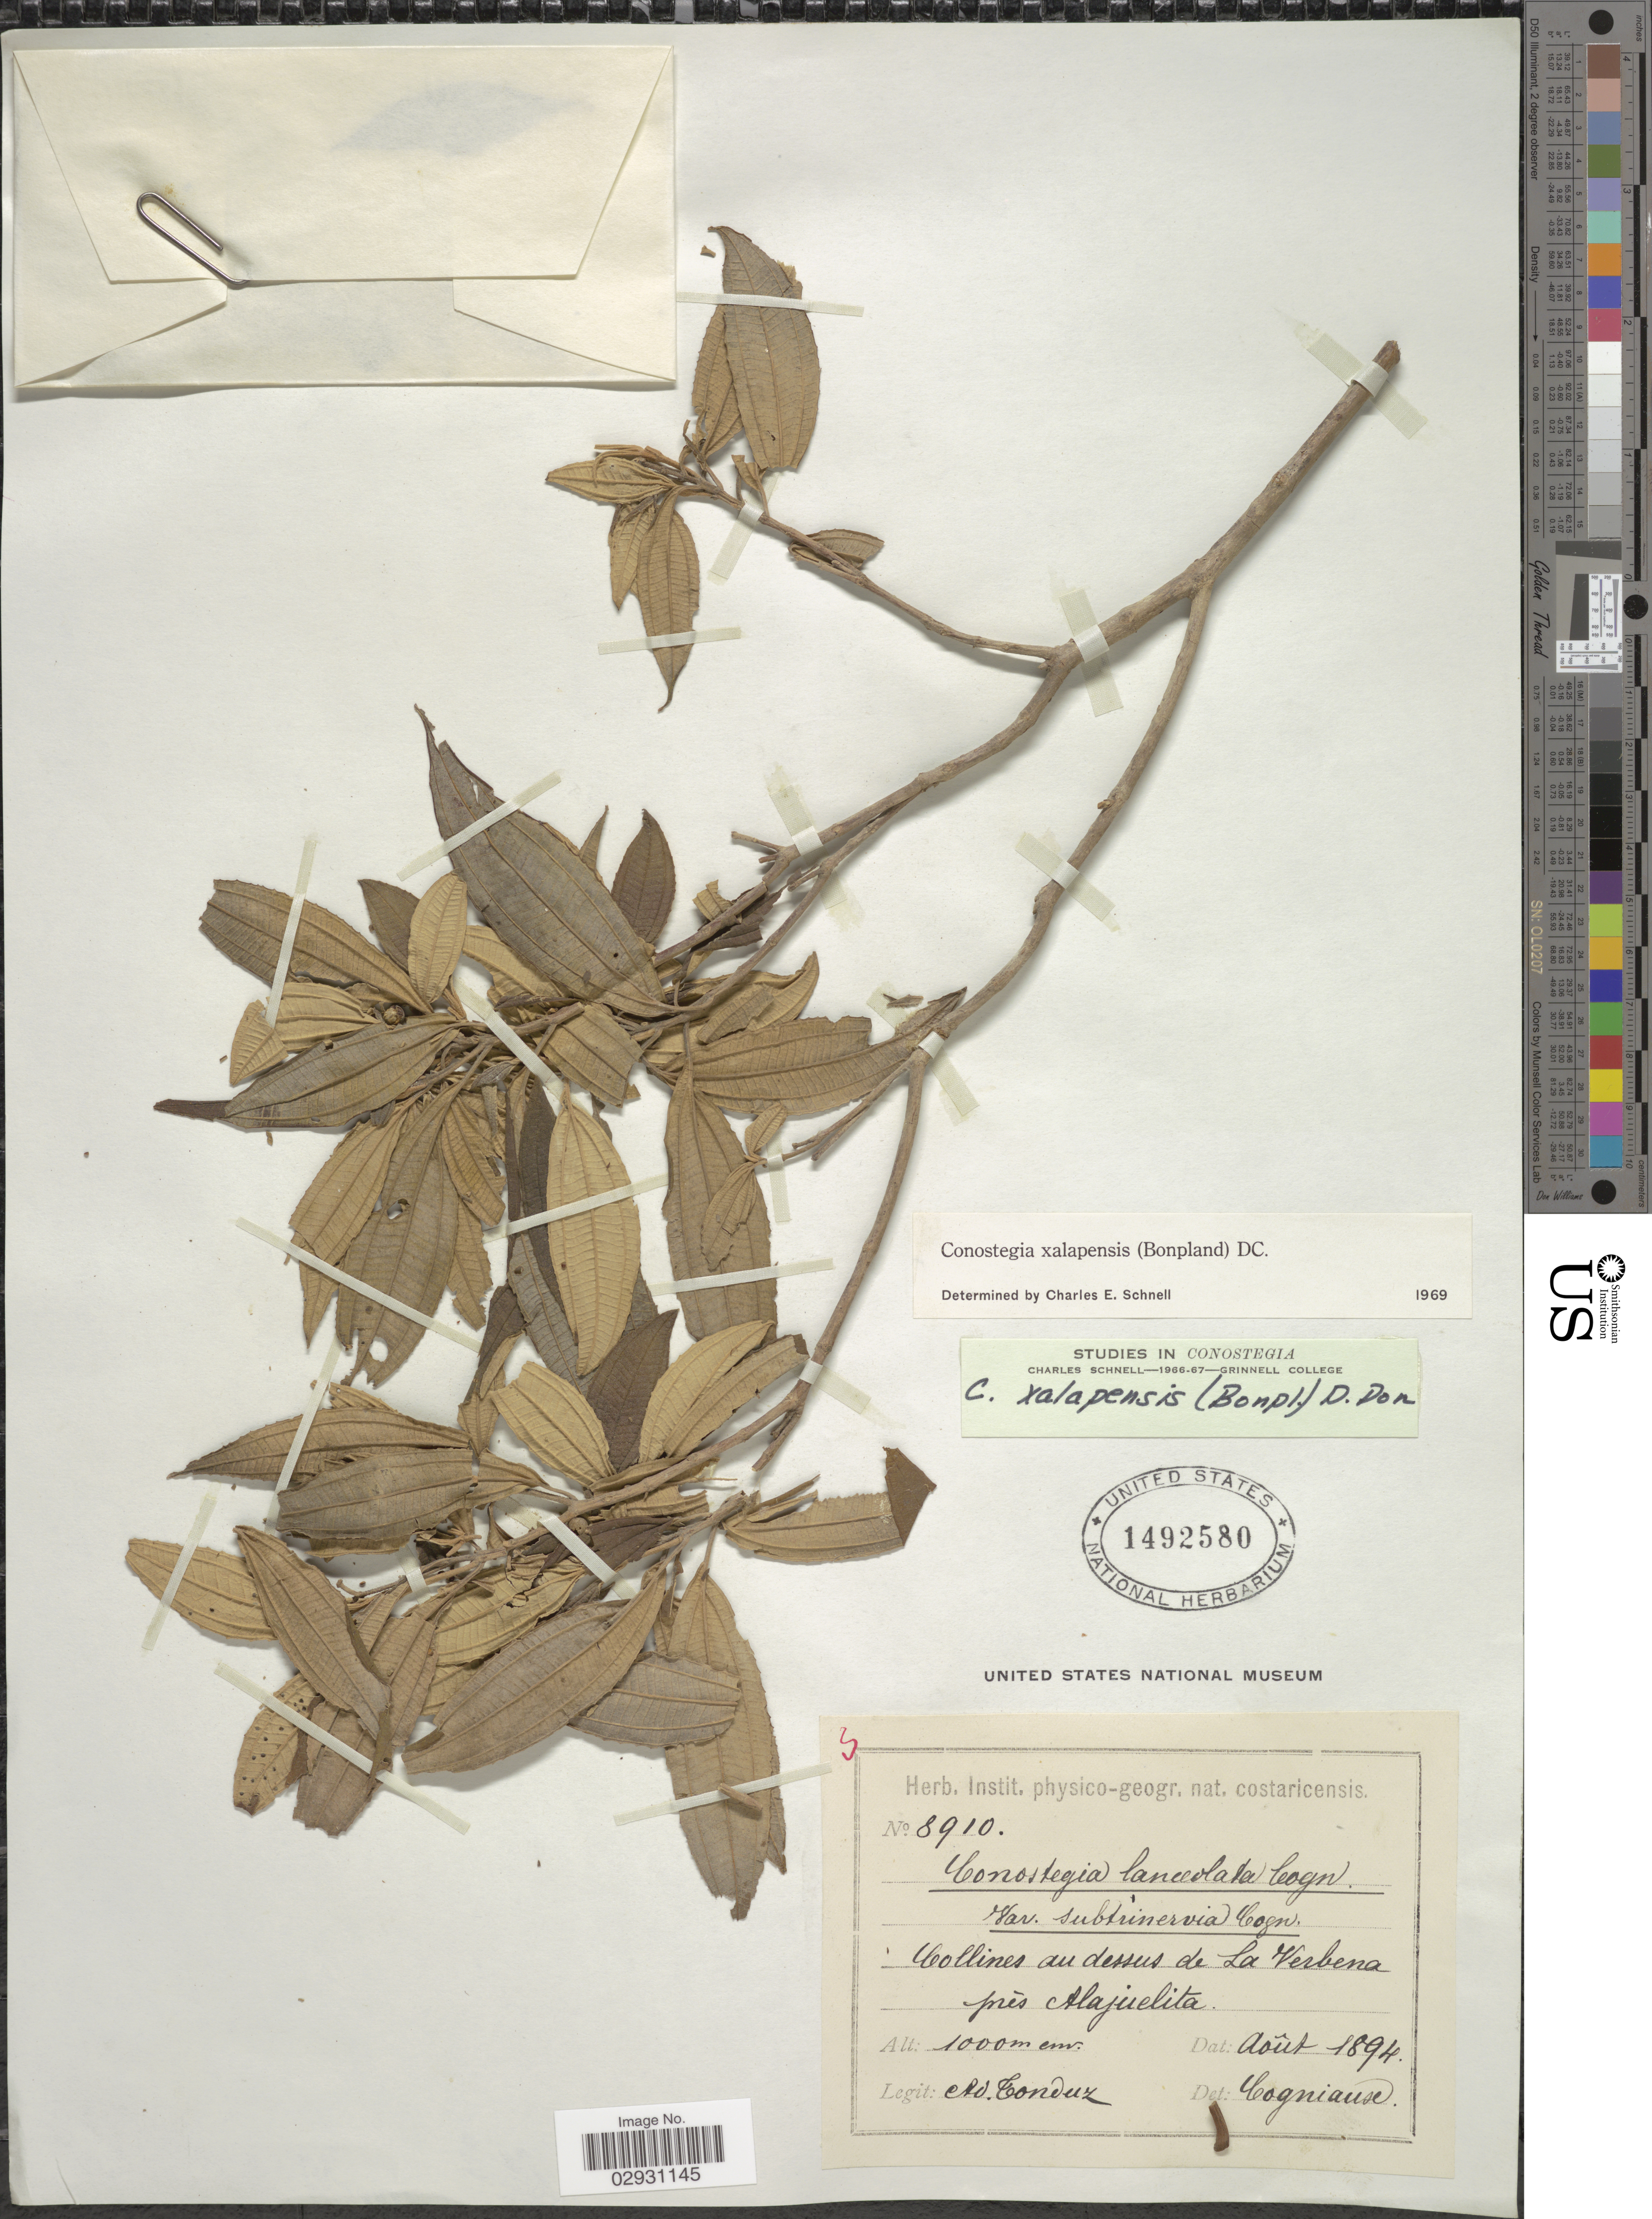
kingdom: Plantae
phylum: Tracheophyta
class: Magnoliopsida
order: Myrtales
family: Melastomataceae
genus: Conostegia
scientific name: Conostegia quadrangularis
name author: Schltdl. ex Steud.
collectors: A. Tonduz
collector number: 8910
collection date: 1894-08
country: Costa Rica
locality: Collines ay dessus de La Verbena près Alajuelita.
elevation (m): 1000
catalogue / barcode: US 1492580